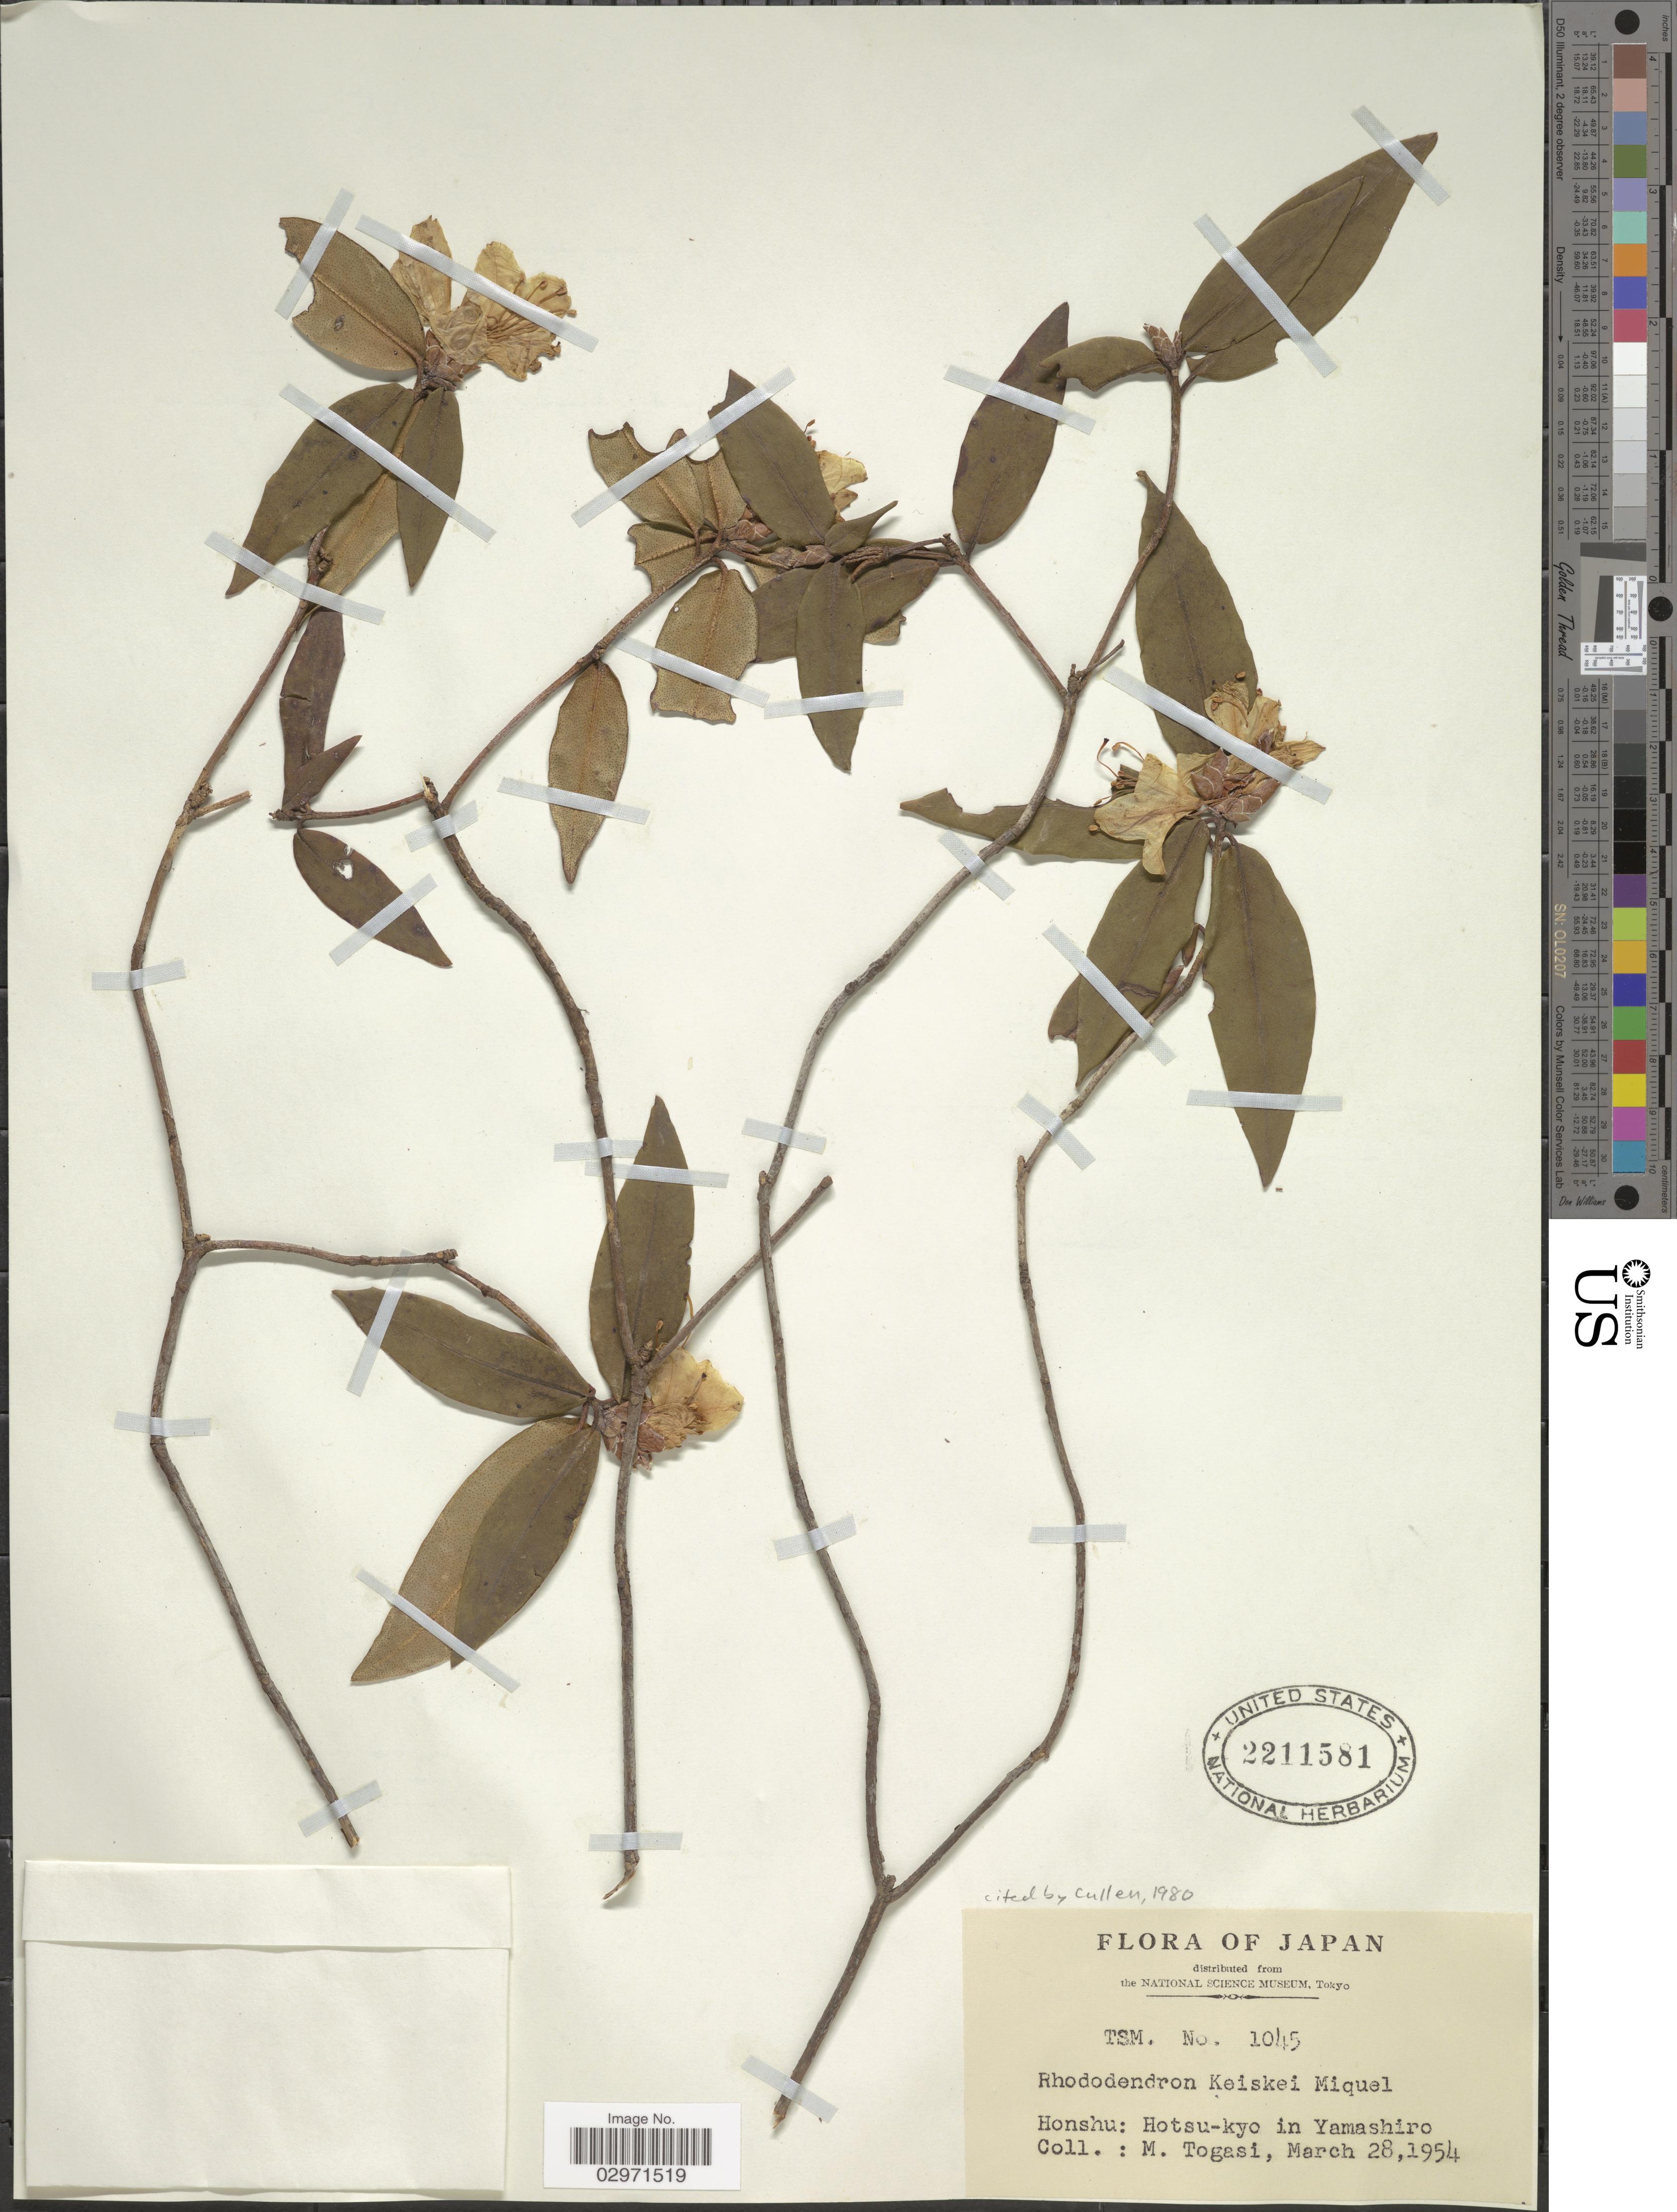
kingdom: Plantae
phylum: Tracheophyta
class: Magnoliopsida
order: Ericales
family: Ericaceae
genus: Rhododendron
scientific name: Rhododendron keiskei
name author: Miq.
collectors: M. Togasi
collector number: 1045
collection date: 1954-03-28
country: Japan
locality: Honshu: Hotsu-kyo in Yamashiro.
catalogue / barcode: US 2211581